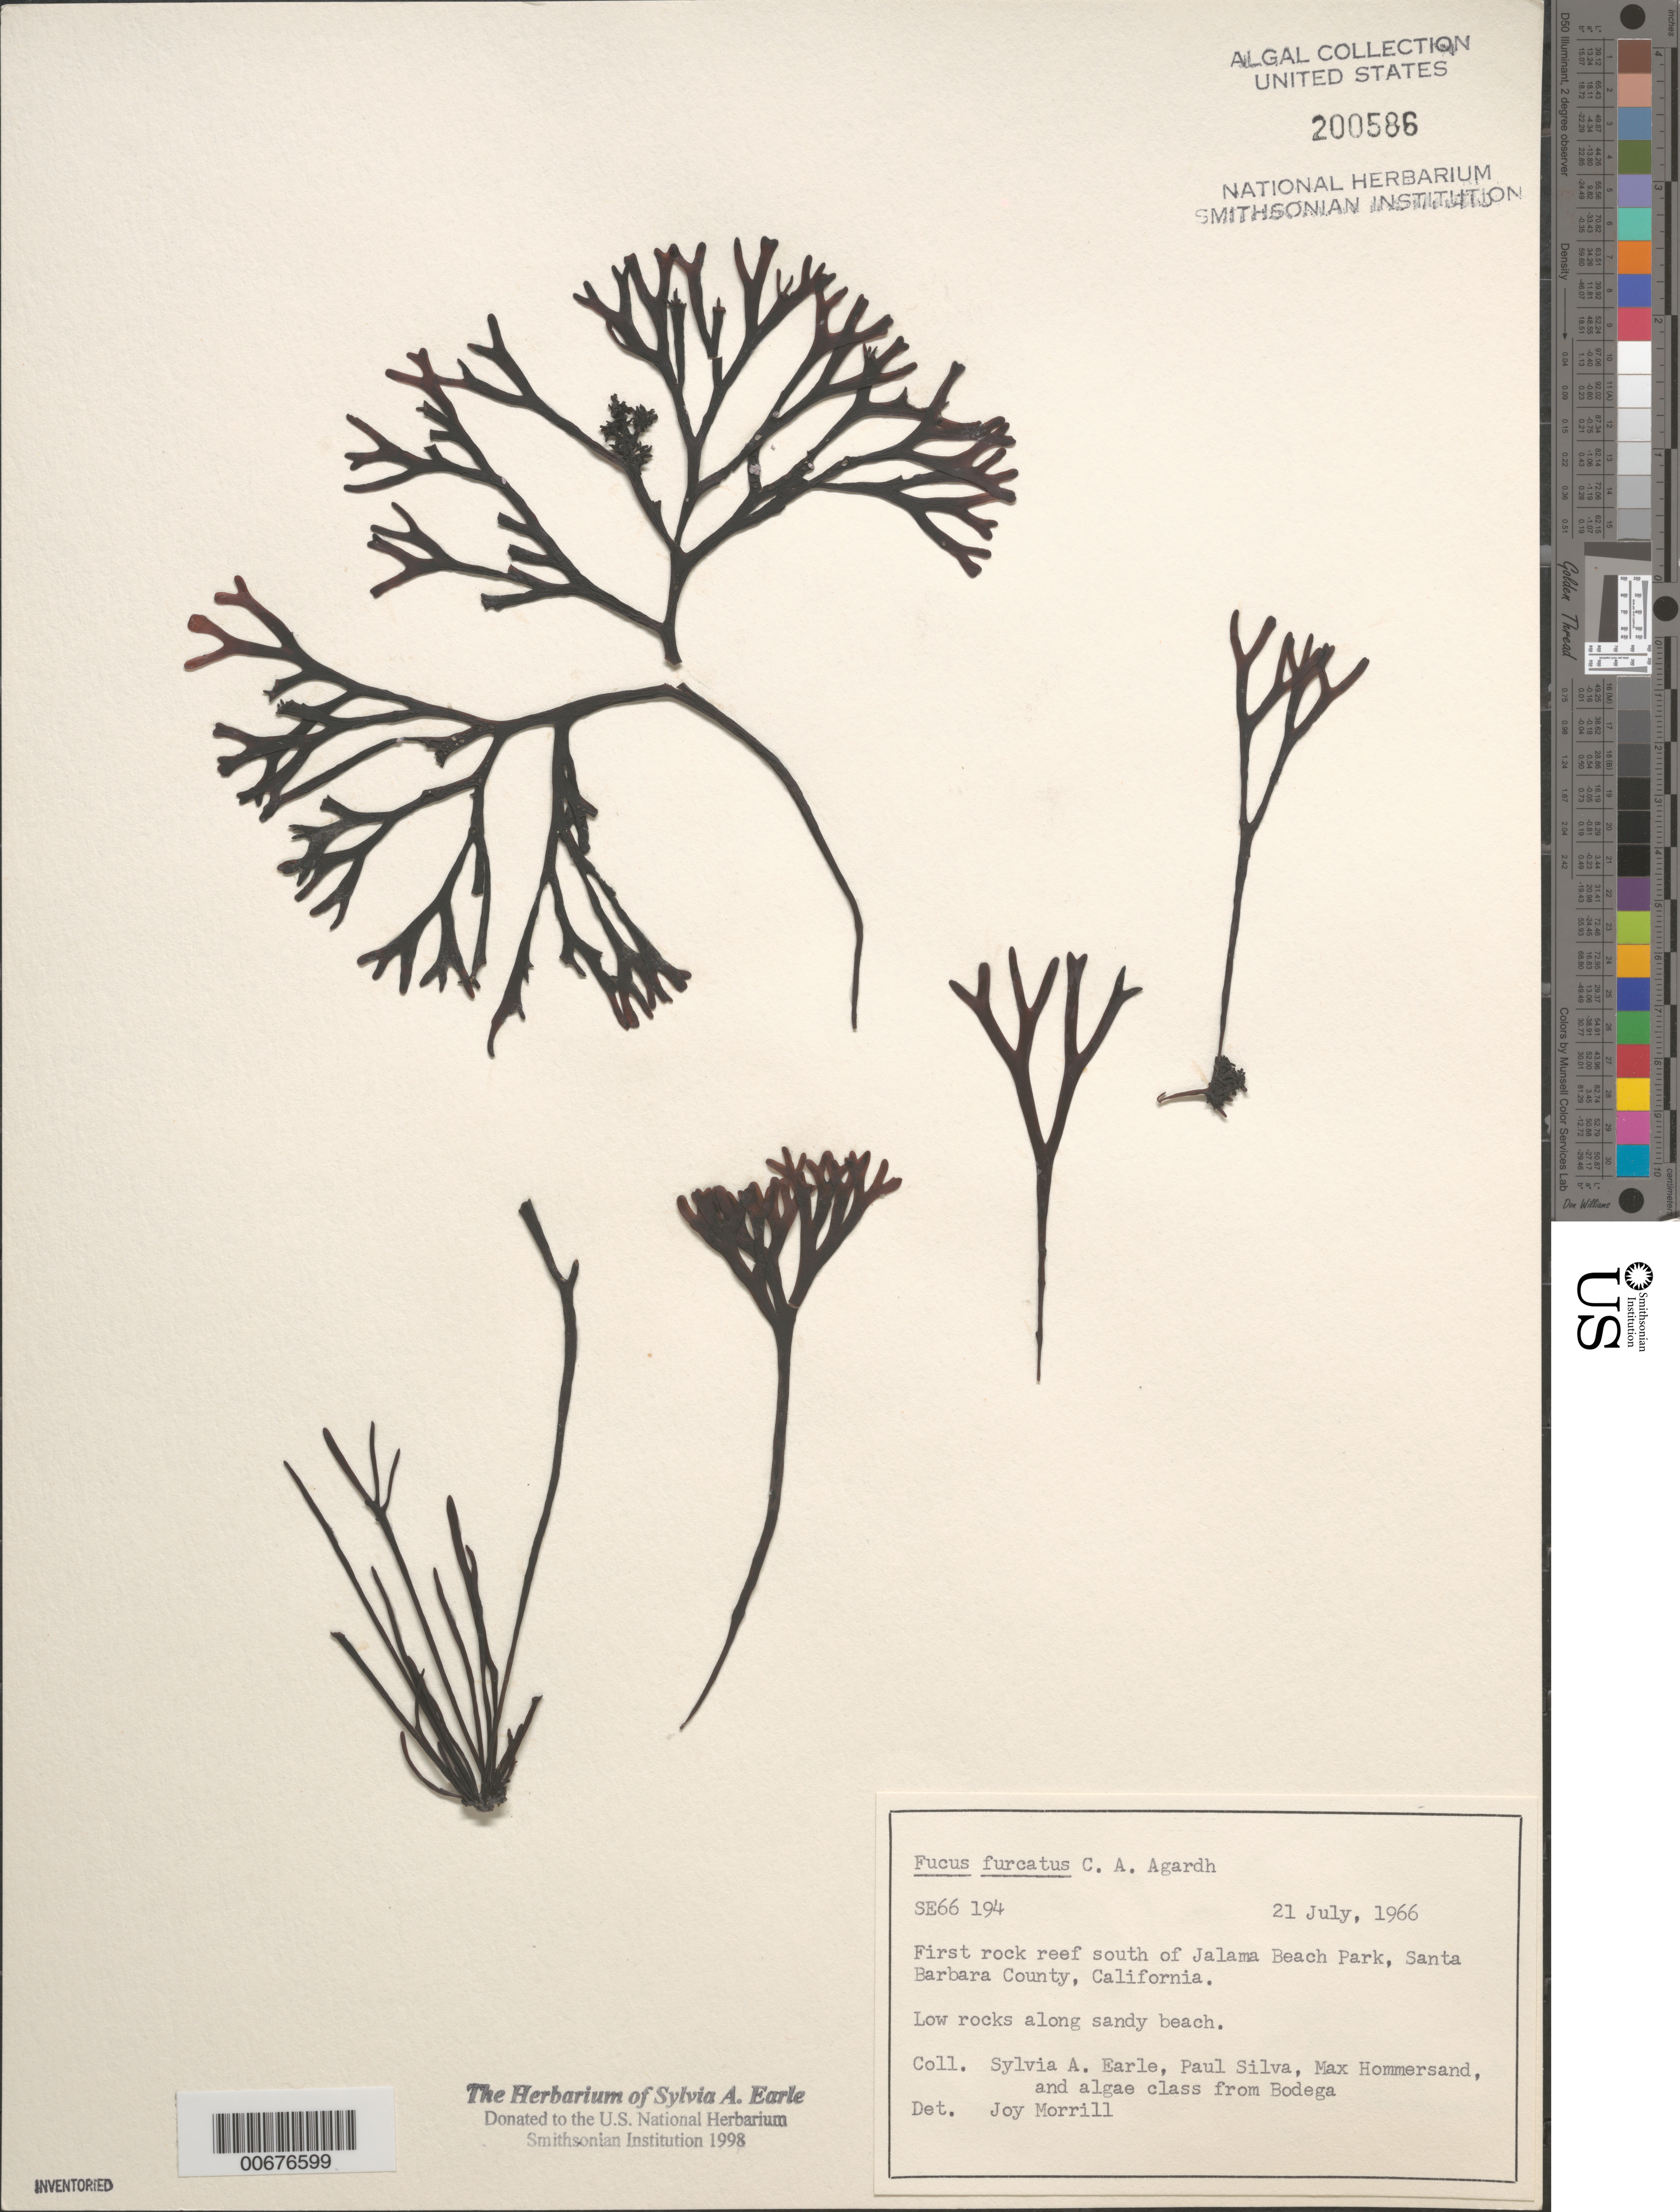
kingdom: Chromista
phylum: Ochrophyta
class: Phaeophyceae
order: Fucales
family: Fucaceae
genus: Fucus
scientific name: Fucus distichus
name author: L.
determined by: Algae name updating Project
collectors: S. A. Earle, P. C. Silva, M. H. Hommersand & Bodega Algae Class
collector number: SE 66194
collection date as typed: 21 Jul 1966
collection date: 1966-07-21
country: United States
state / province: California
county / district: Santa Barbara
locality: Reef south of Jalama Beach Park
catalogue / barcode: US 200586